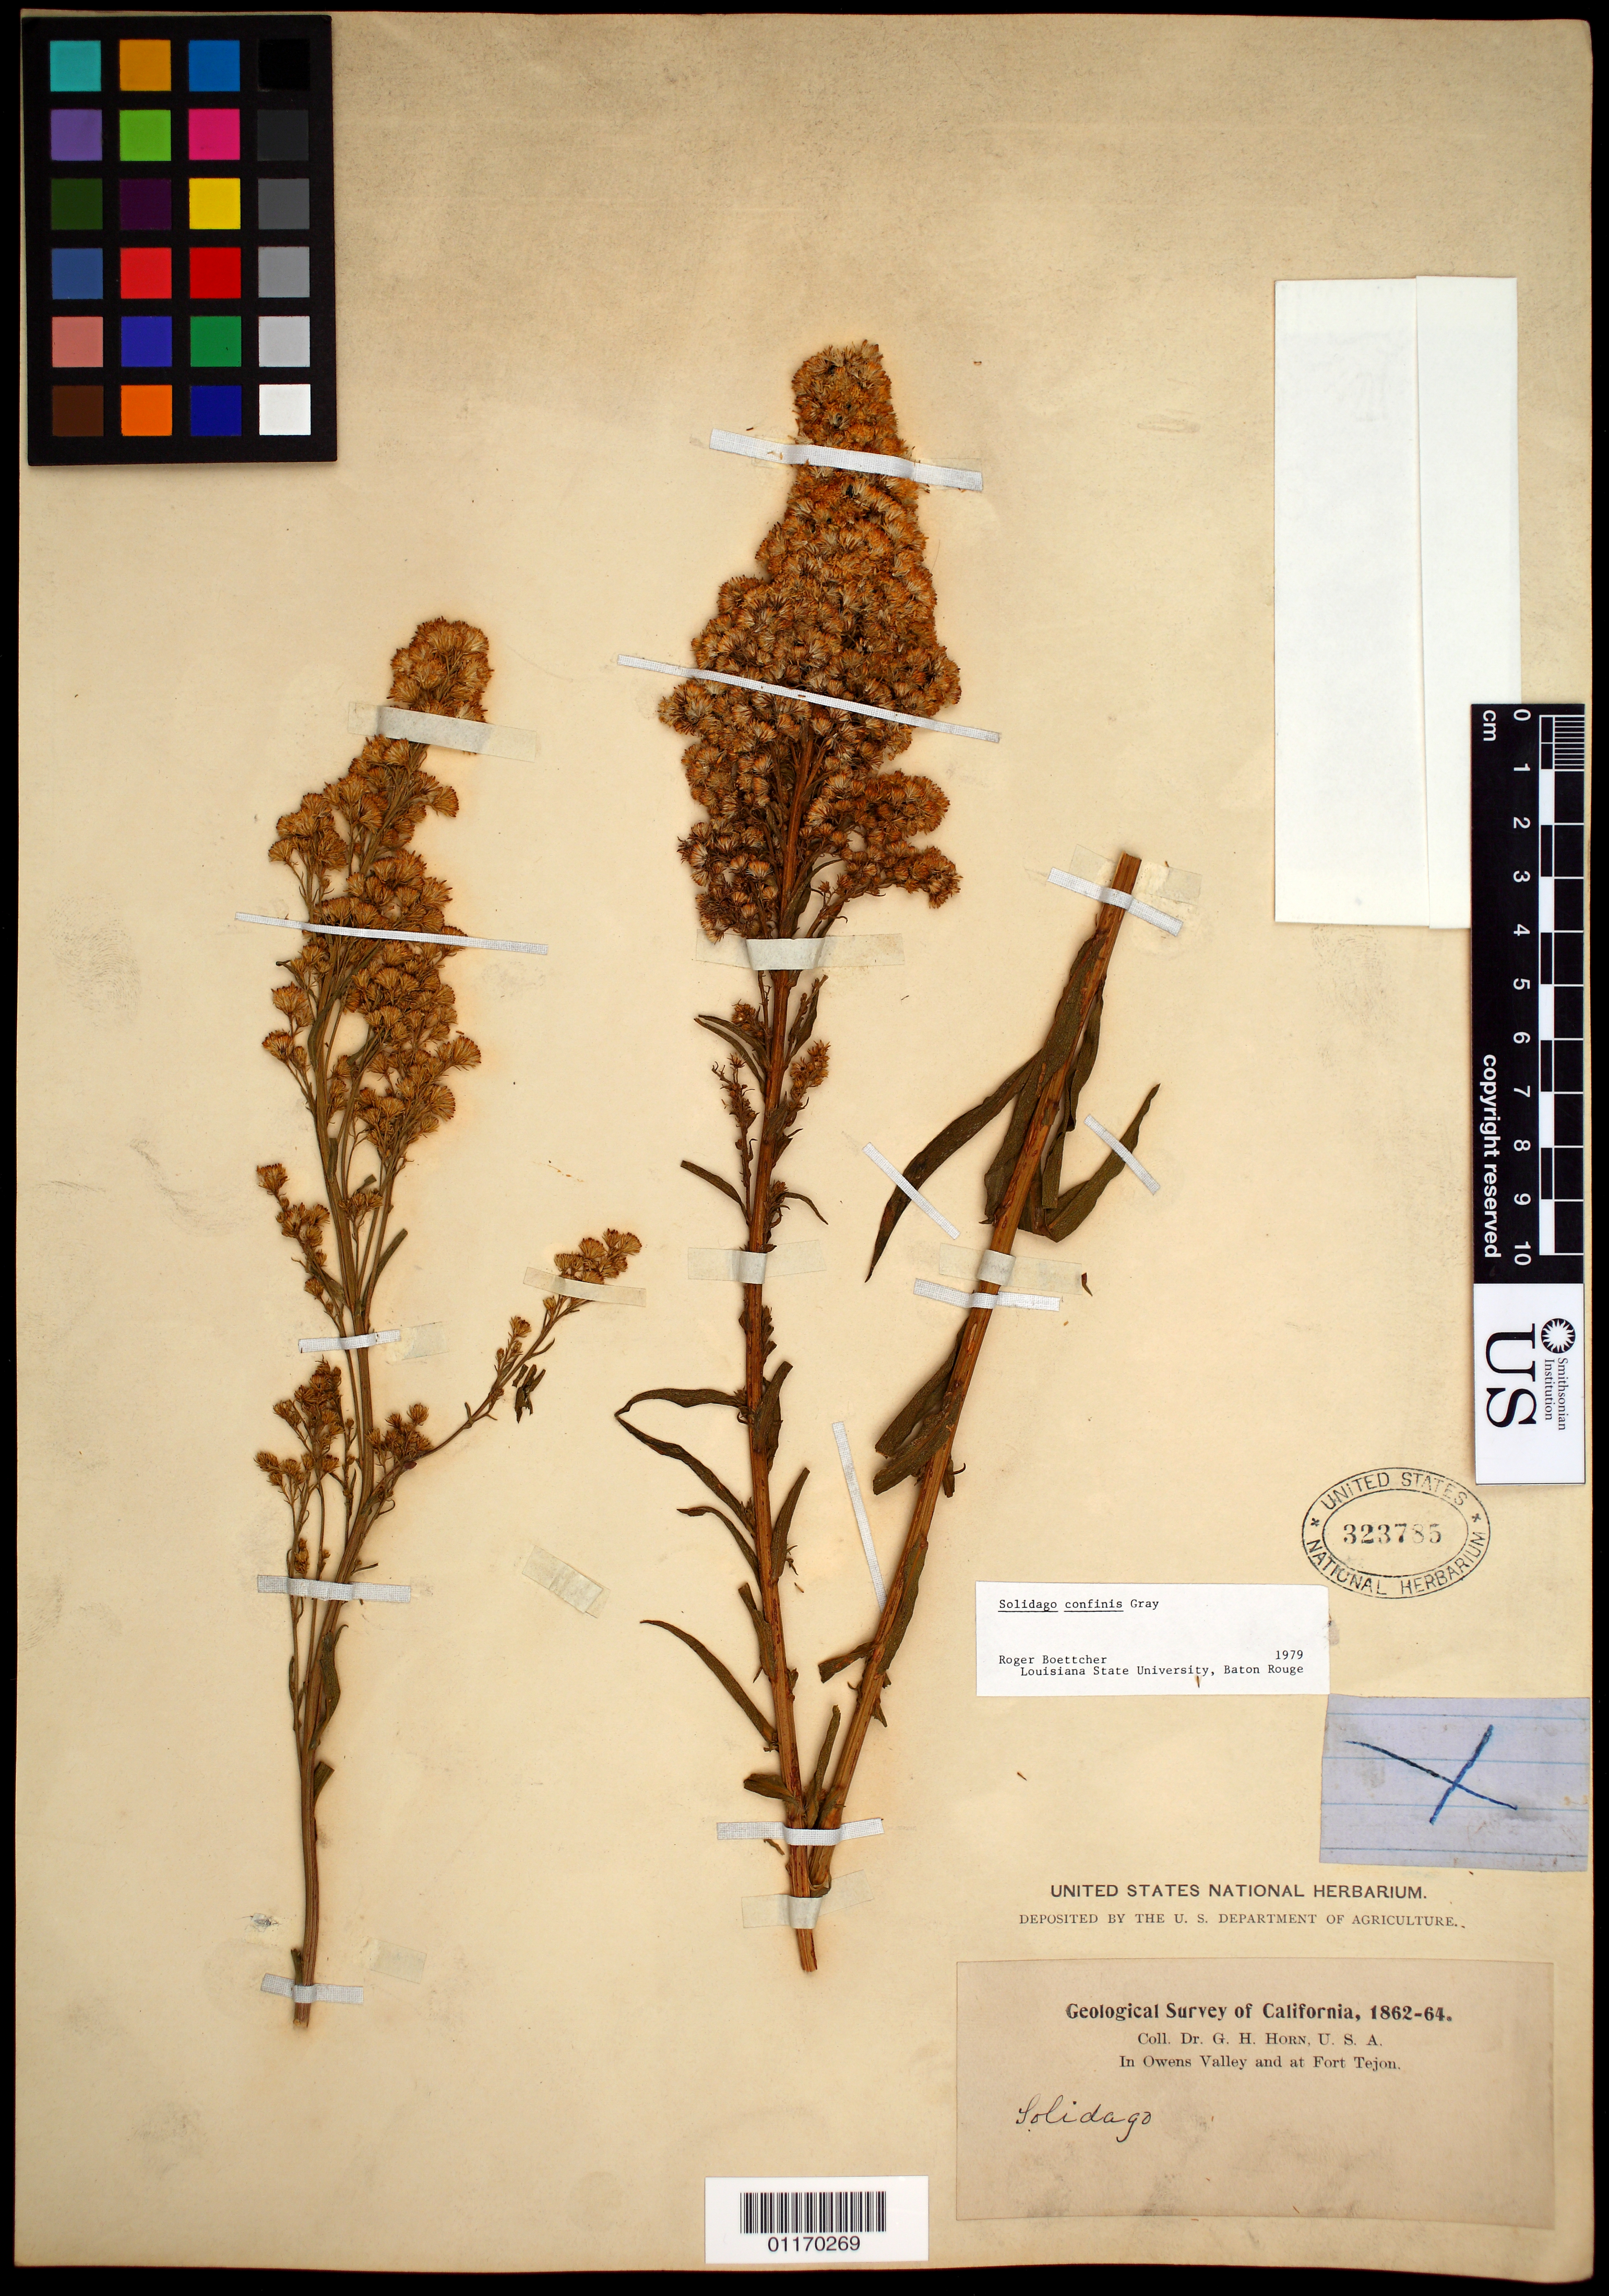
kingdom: Plantae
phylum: Tracheophyta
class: Magnoliopsida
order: Asterales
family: Asteraceae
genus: Solidago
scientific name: Solidago confinis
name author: A. Gray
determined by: Boettcher, R.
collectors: G. Horn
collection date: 1862/1864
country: United States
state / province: California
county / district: Kern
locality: in Owens Valley and at fort Tejon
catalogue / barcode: US 323785